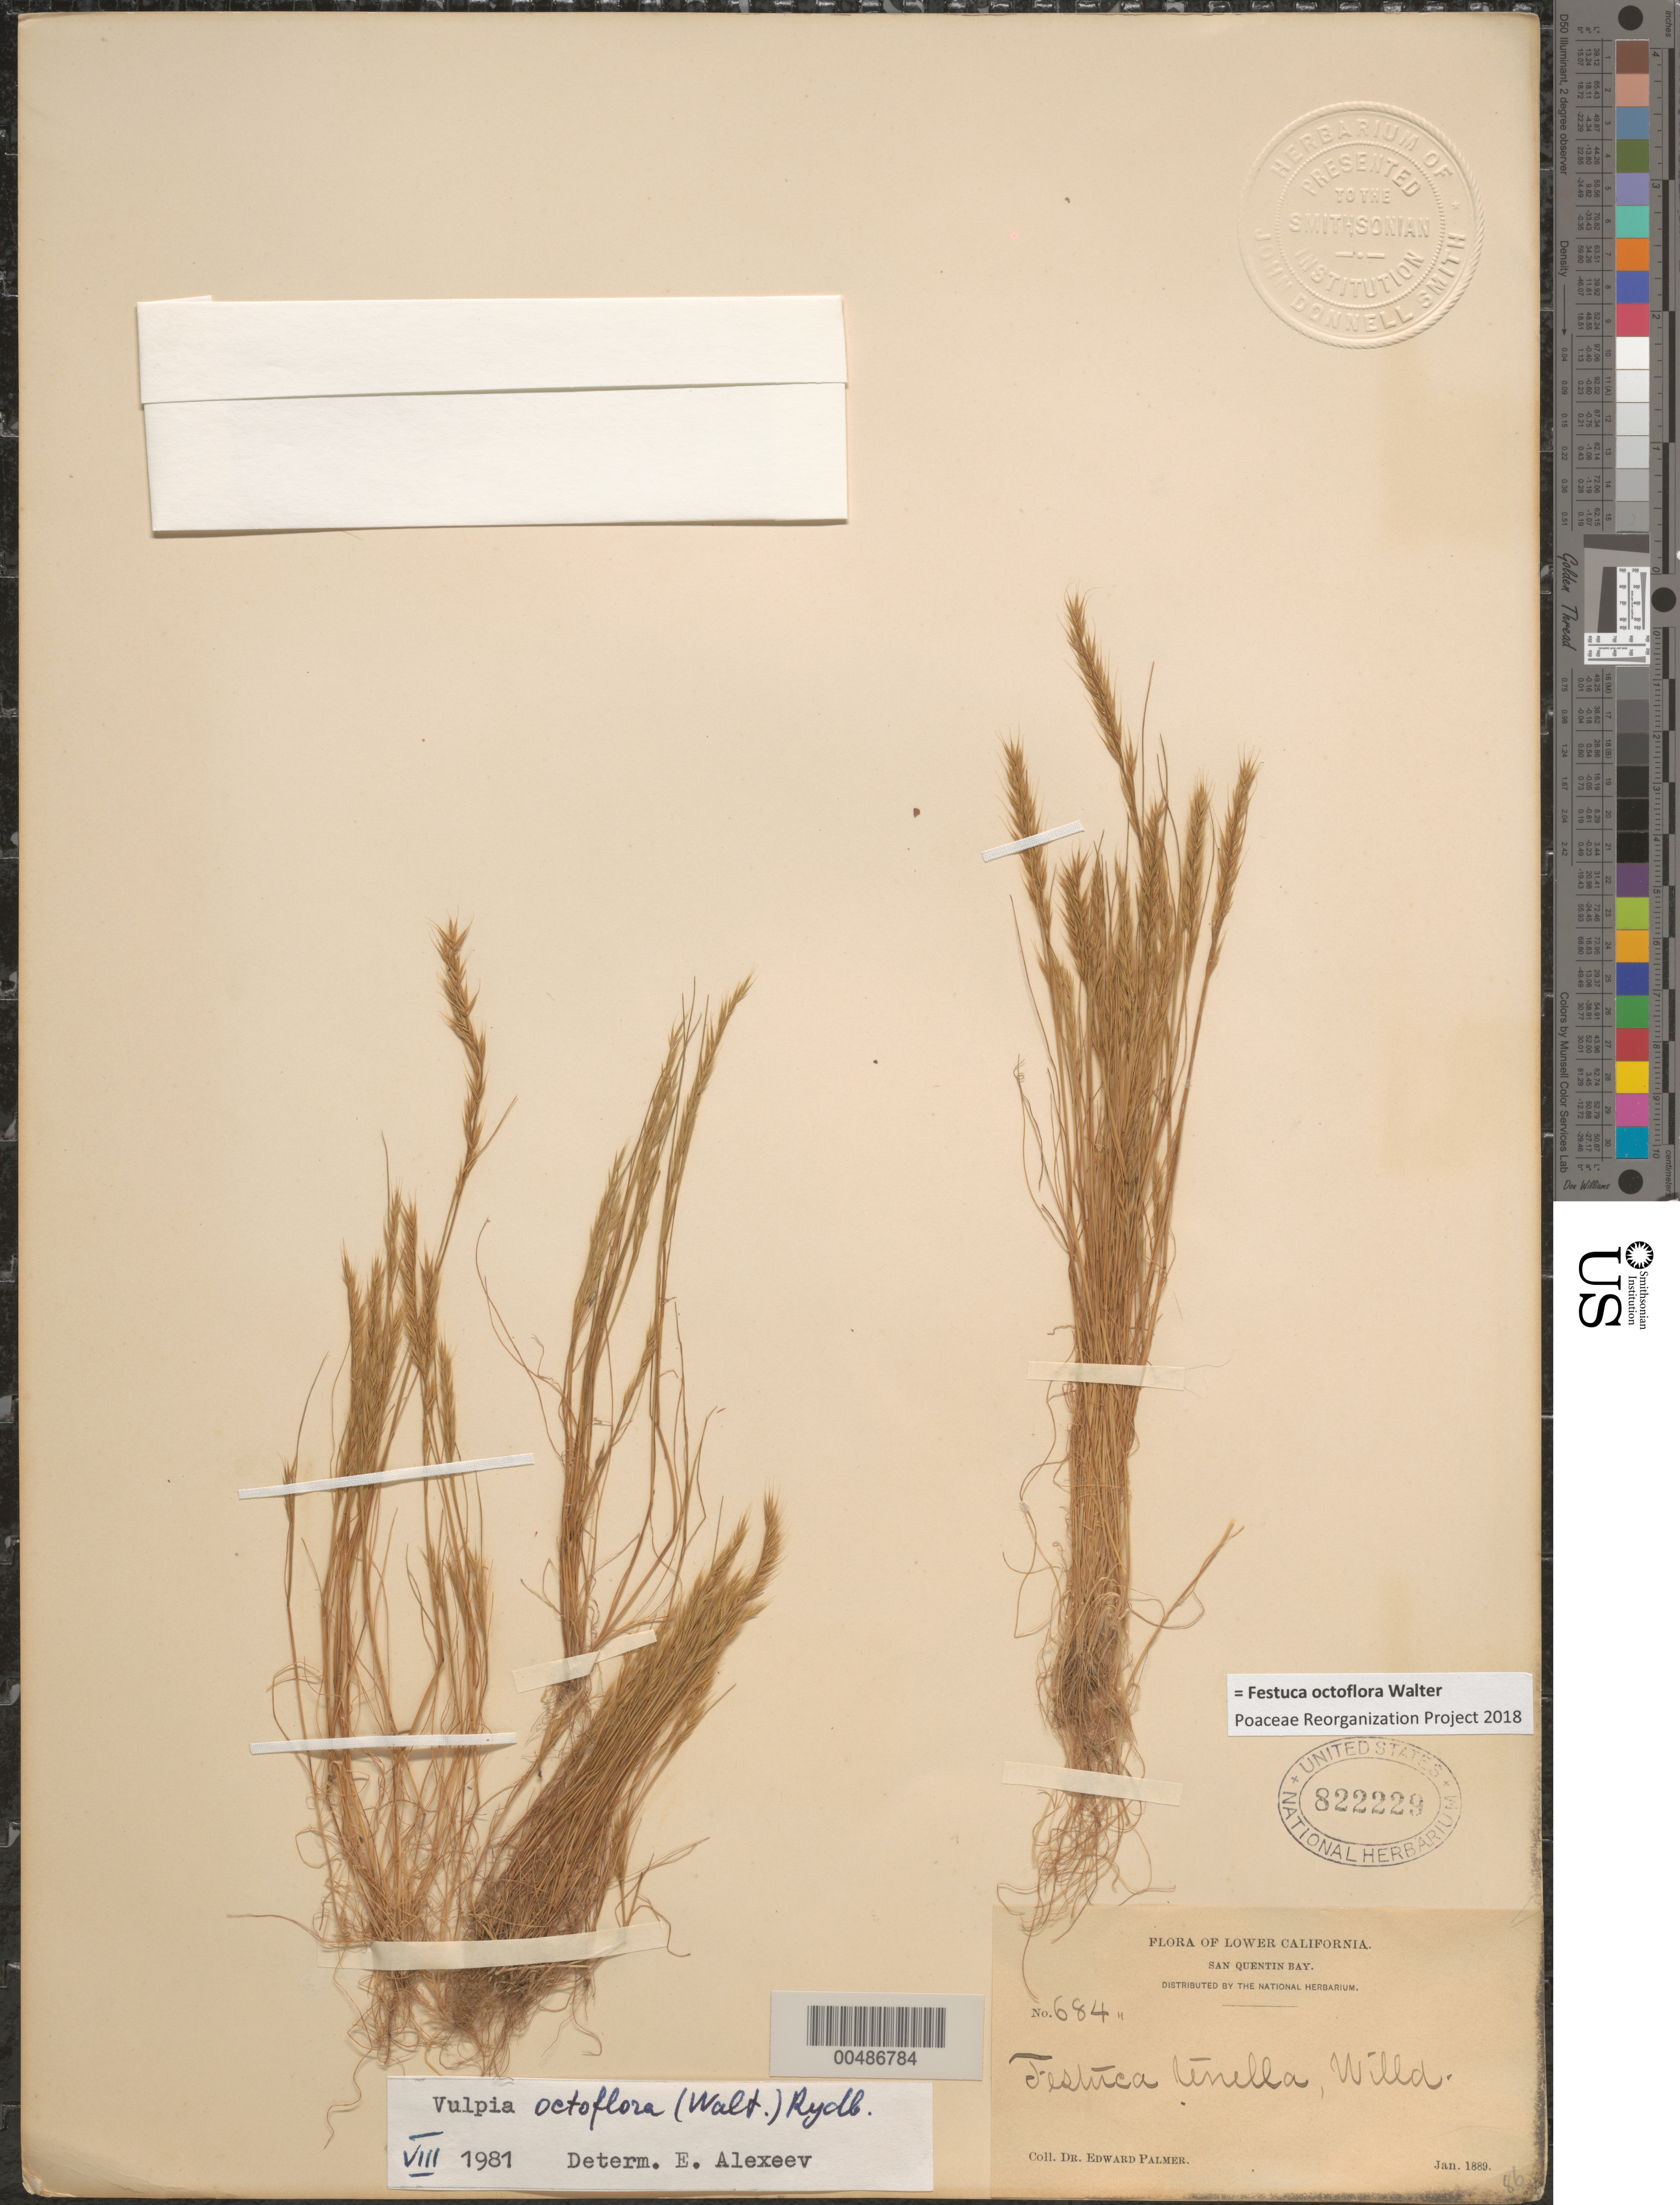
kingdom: Plantae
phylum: Tracheophyta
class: Liliopsida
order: Poales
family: Poaceae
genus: Festuca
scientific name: Festuca octoflora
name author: Walter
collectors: E. Palmer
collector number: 684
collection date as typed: Jan 1889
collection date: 1889-01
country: Mexico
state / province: Baja California Norte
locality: San Quentin Bay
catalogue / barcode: US 822229